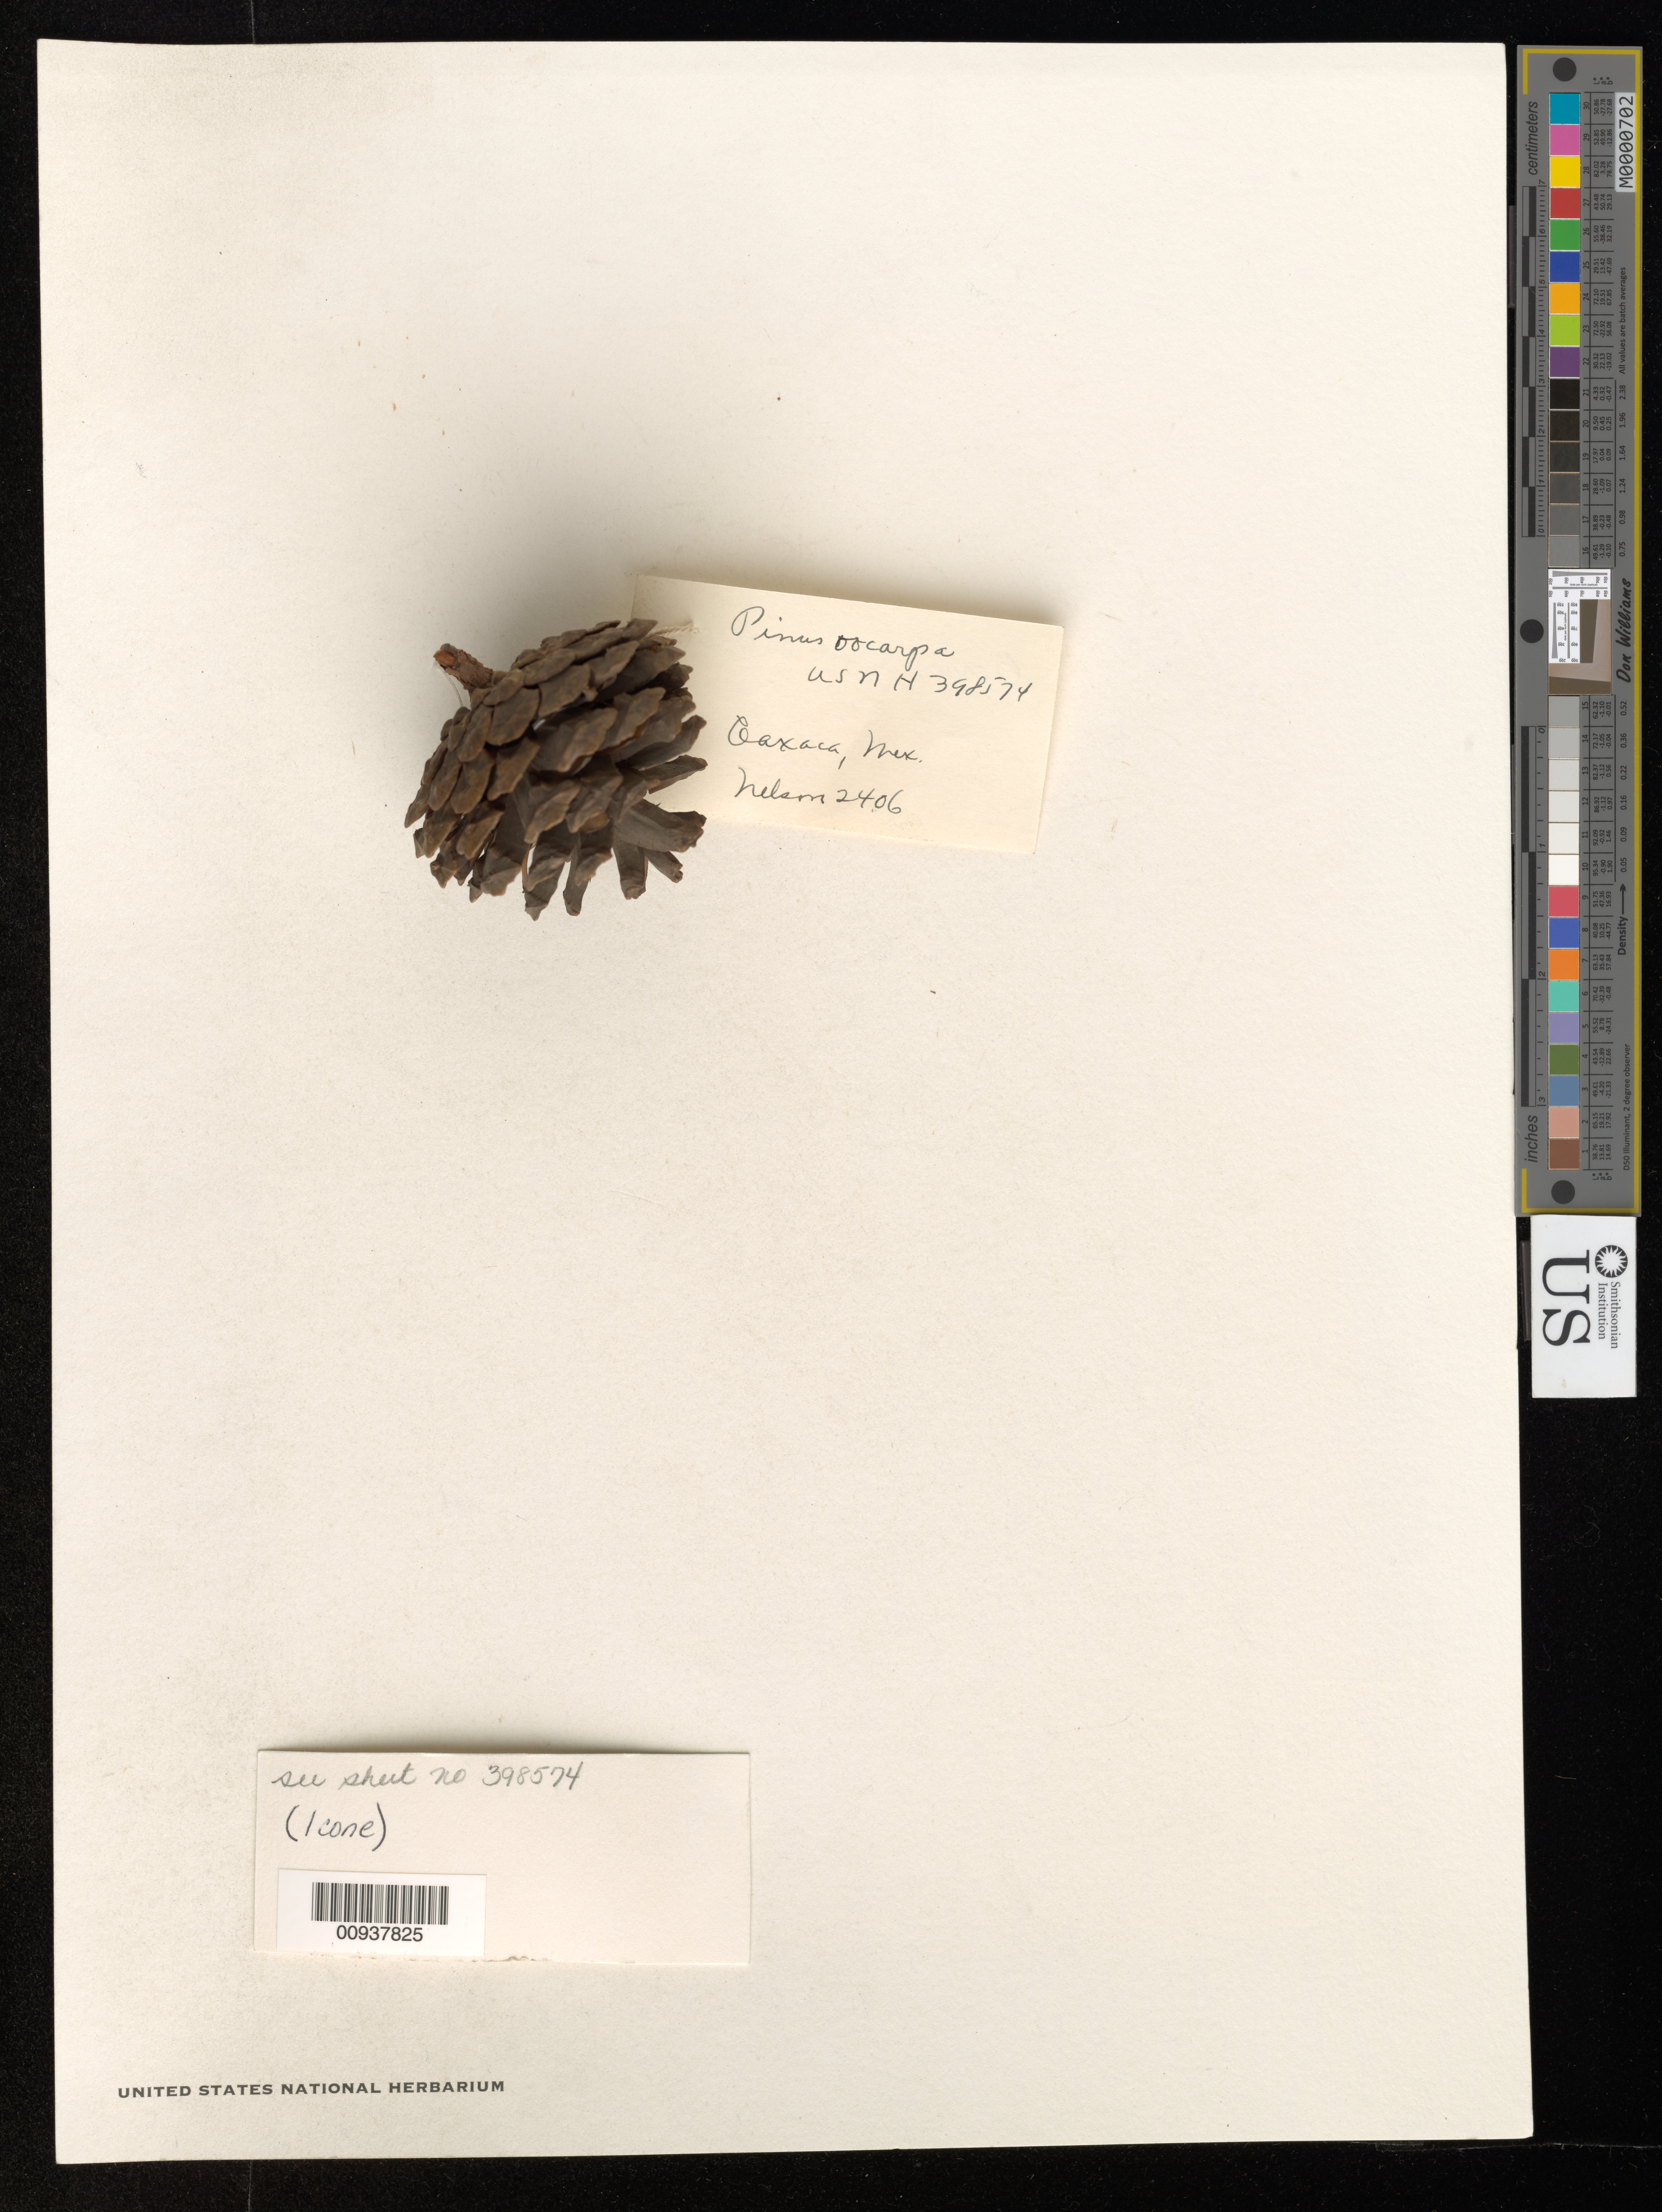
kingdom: Plantae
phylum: Tracheophyta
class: Pinopsida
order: Pinales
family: Pinaceae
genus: Pinus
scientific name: Pinus oocarpa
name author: Schiede ex Schltdl.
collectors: E. W. Nelson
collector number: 2406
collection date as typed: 1895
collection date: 1895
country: Mexico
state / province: Oaxaca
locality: Between Juquila and Nopala.